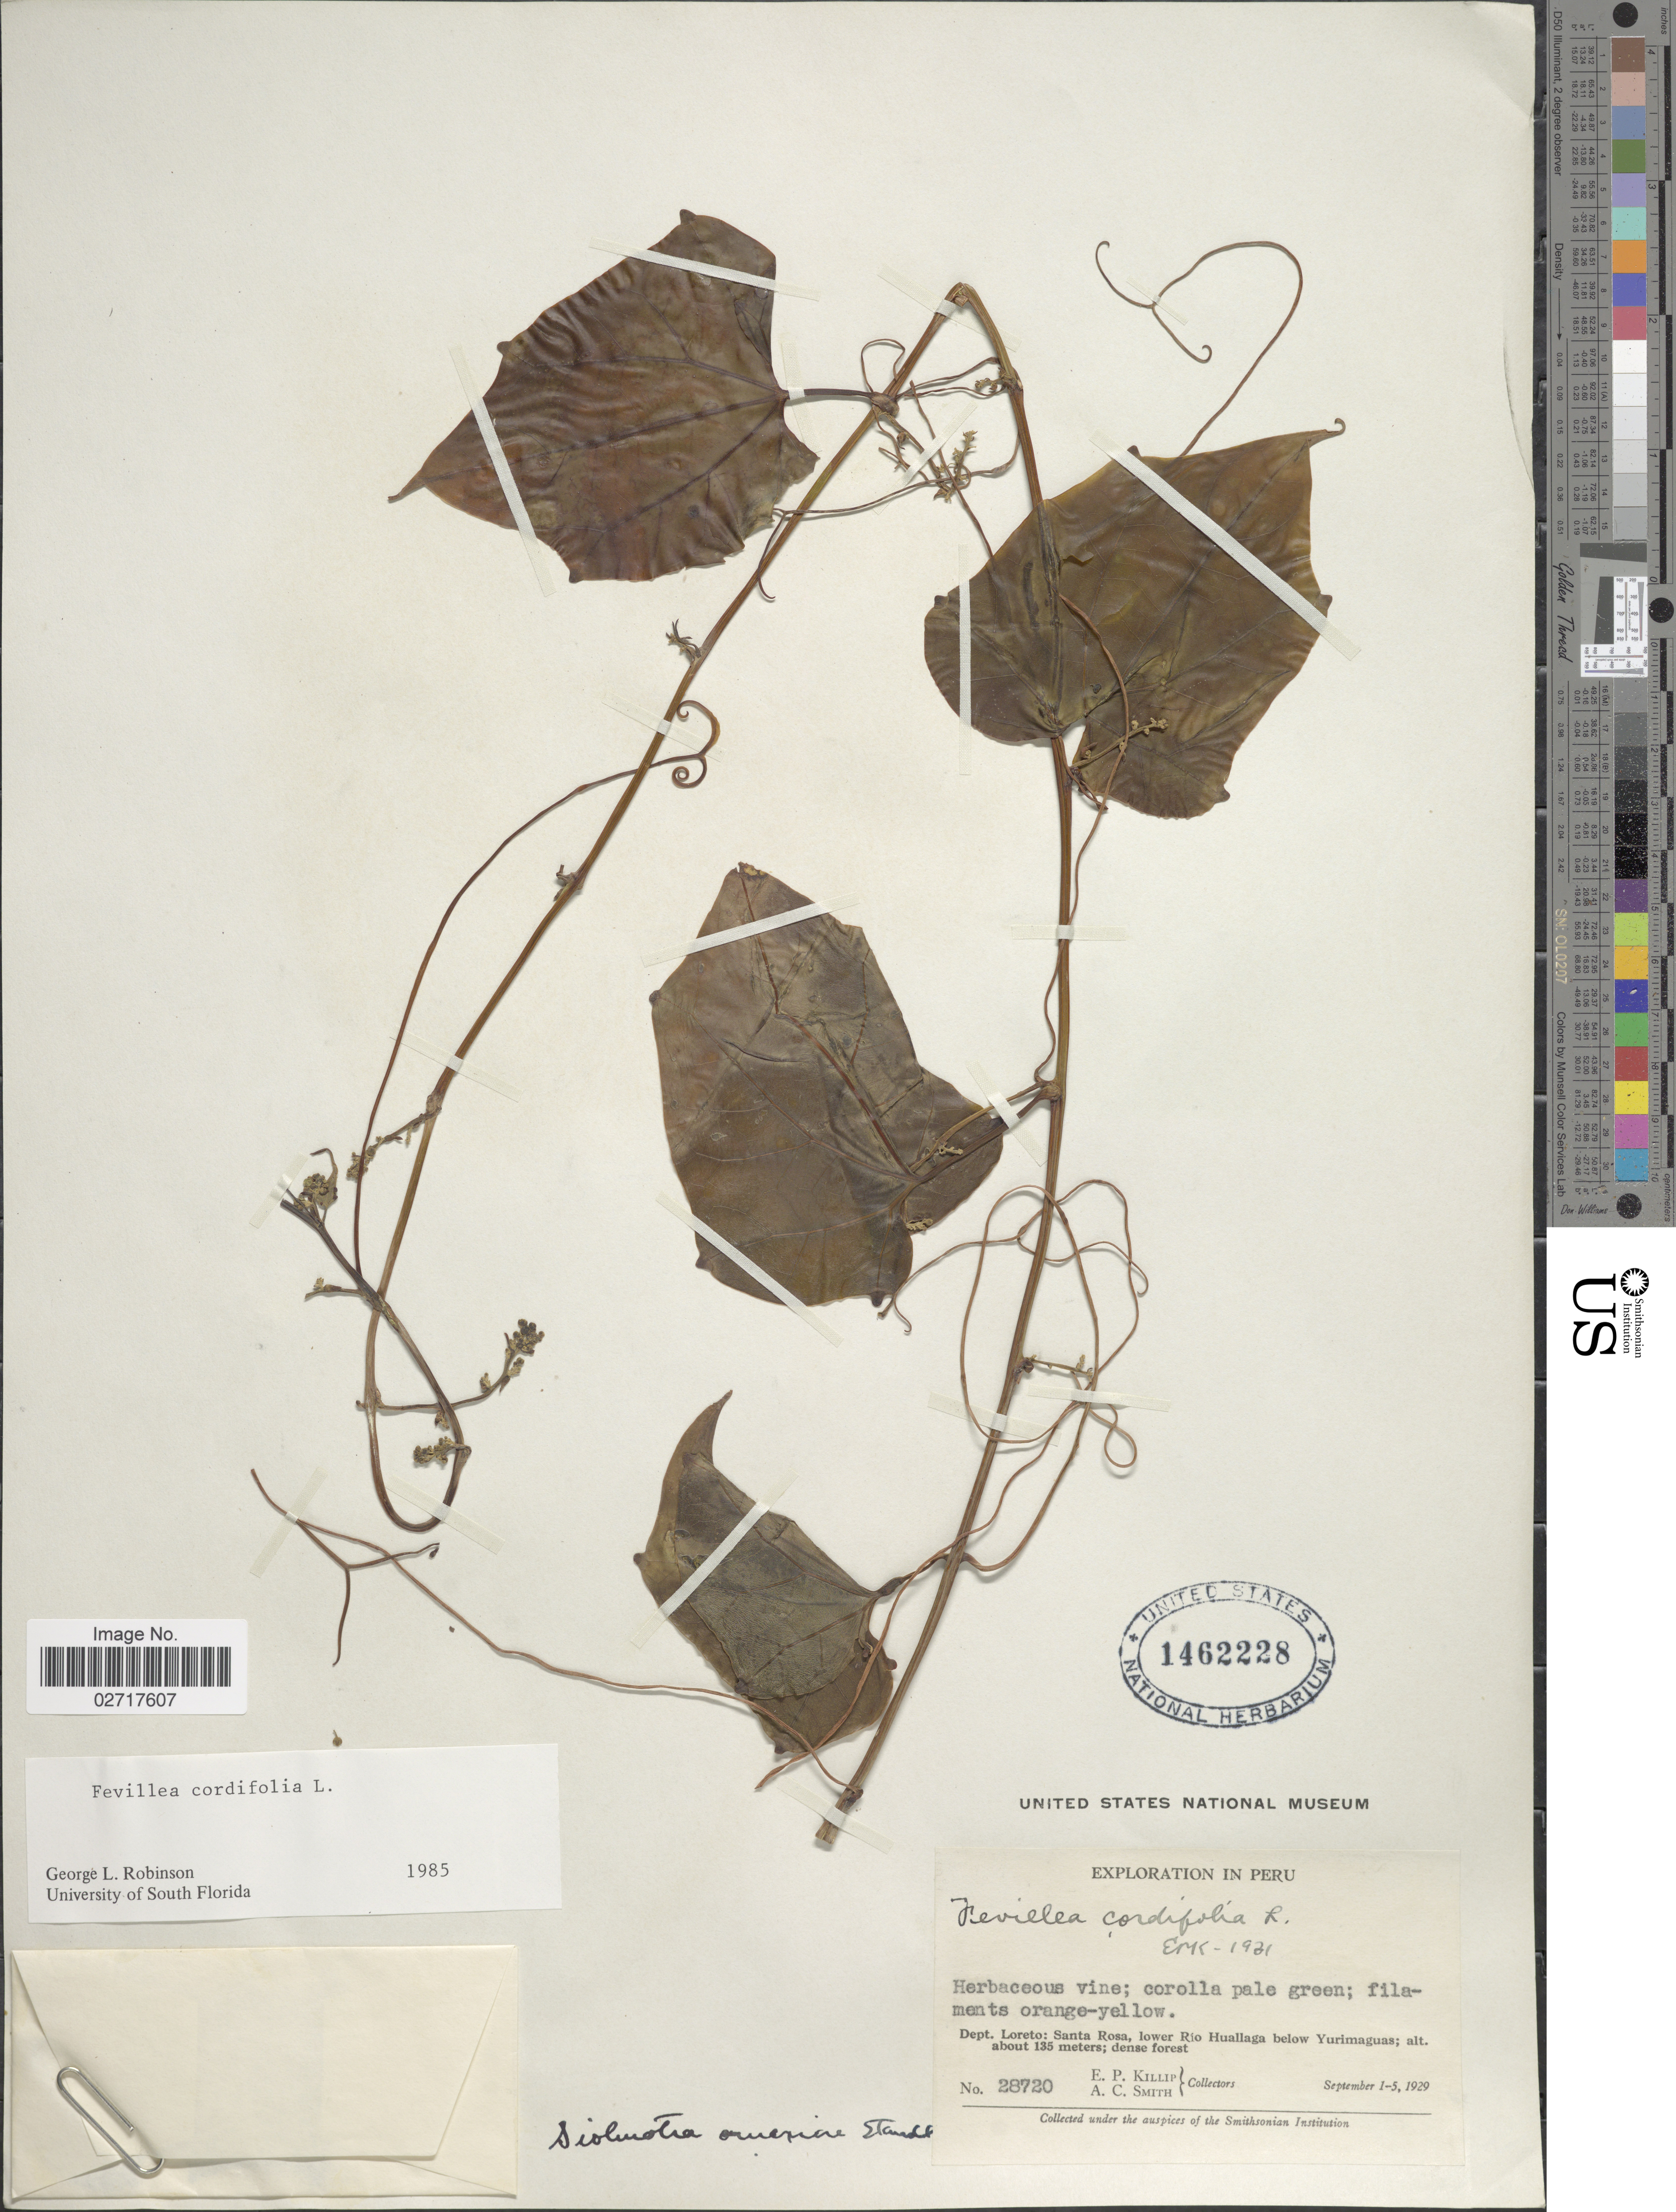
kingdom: Plantae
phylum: Tracheophyta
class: Magnoliopsida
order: Cucurbitales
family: Cucurbitaceae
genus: Fevillea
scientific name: Fevillea cordifolia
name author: L.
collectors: E. P. Killip & A. C. Smith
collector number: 28720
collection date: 1929-09-01/1929-09-05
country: Peru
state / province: Loreto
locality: Santa Rosa, lower Rio Huallaga below Yurimaguas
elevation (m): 135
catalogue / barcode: US 1462228